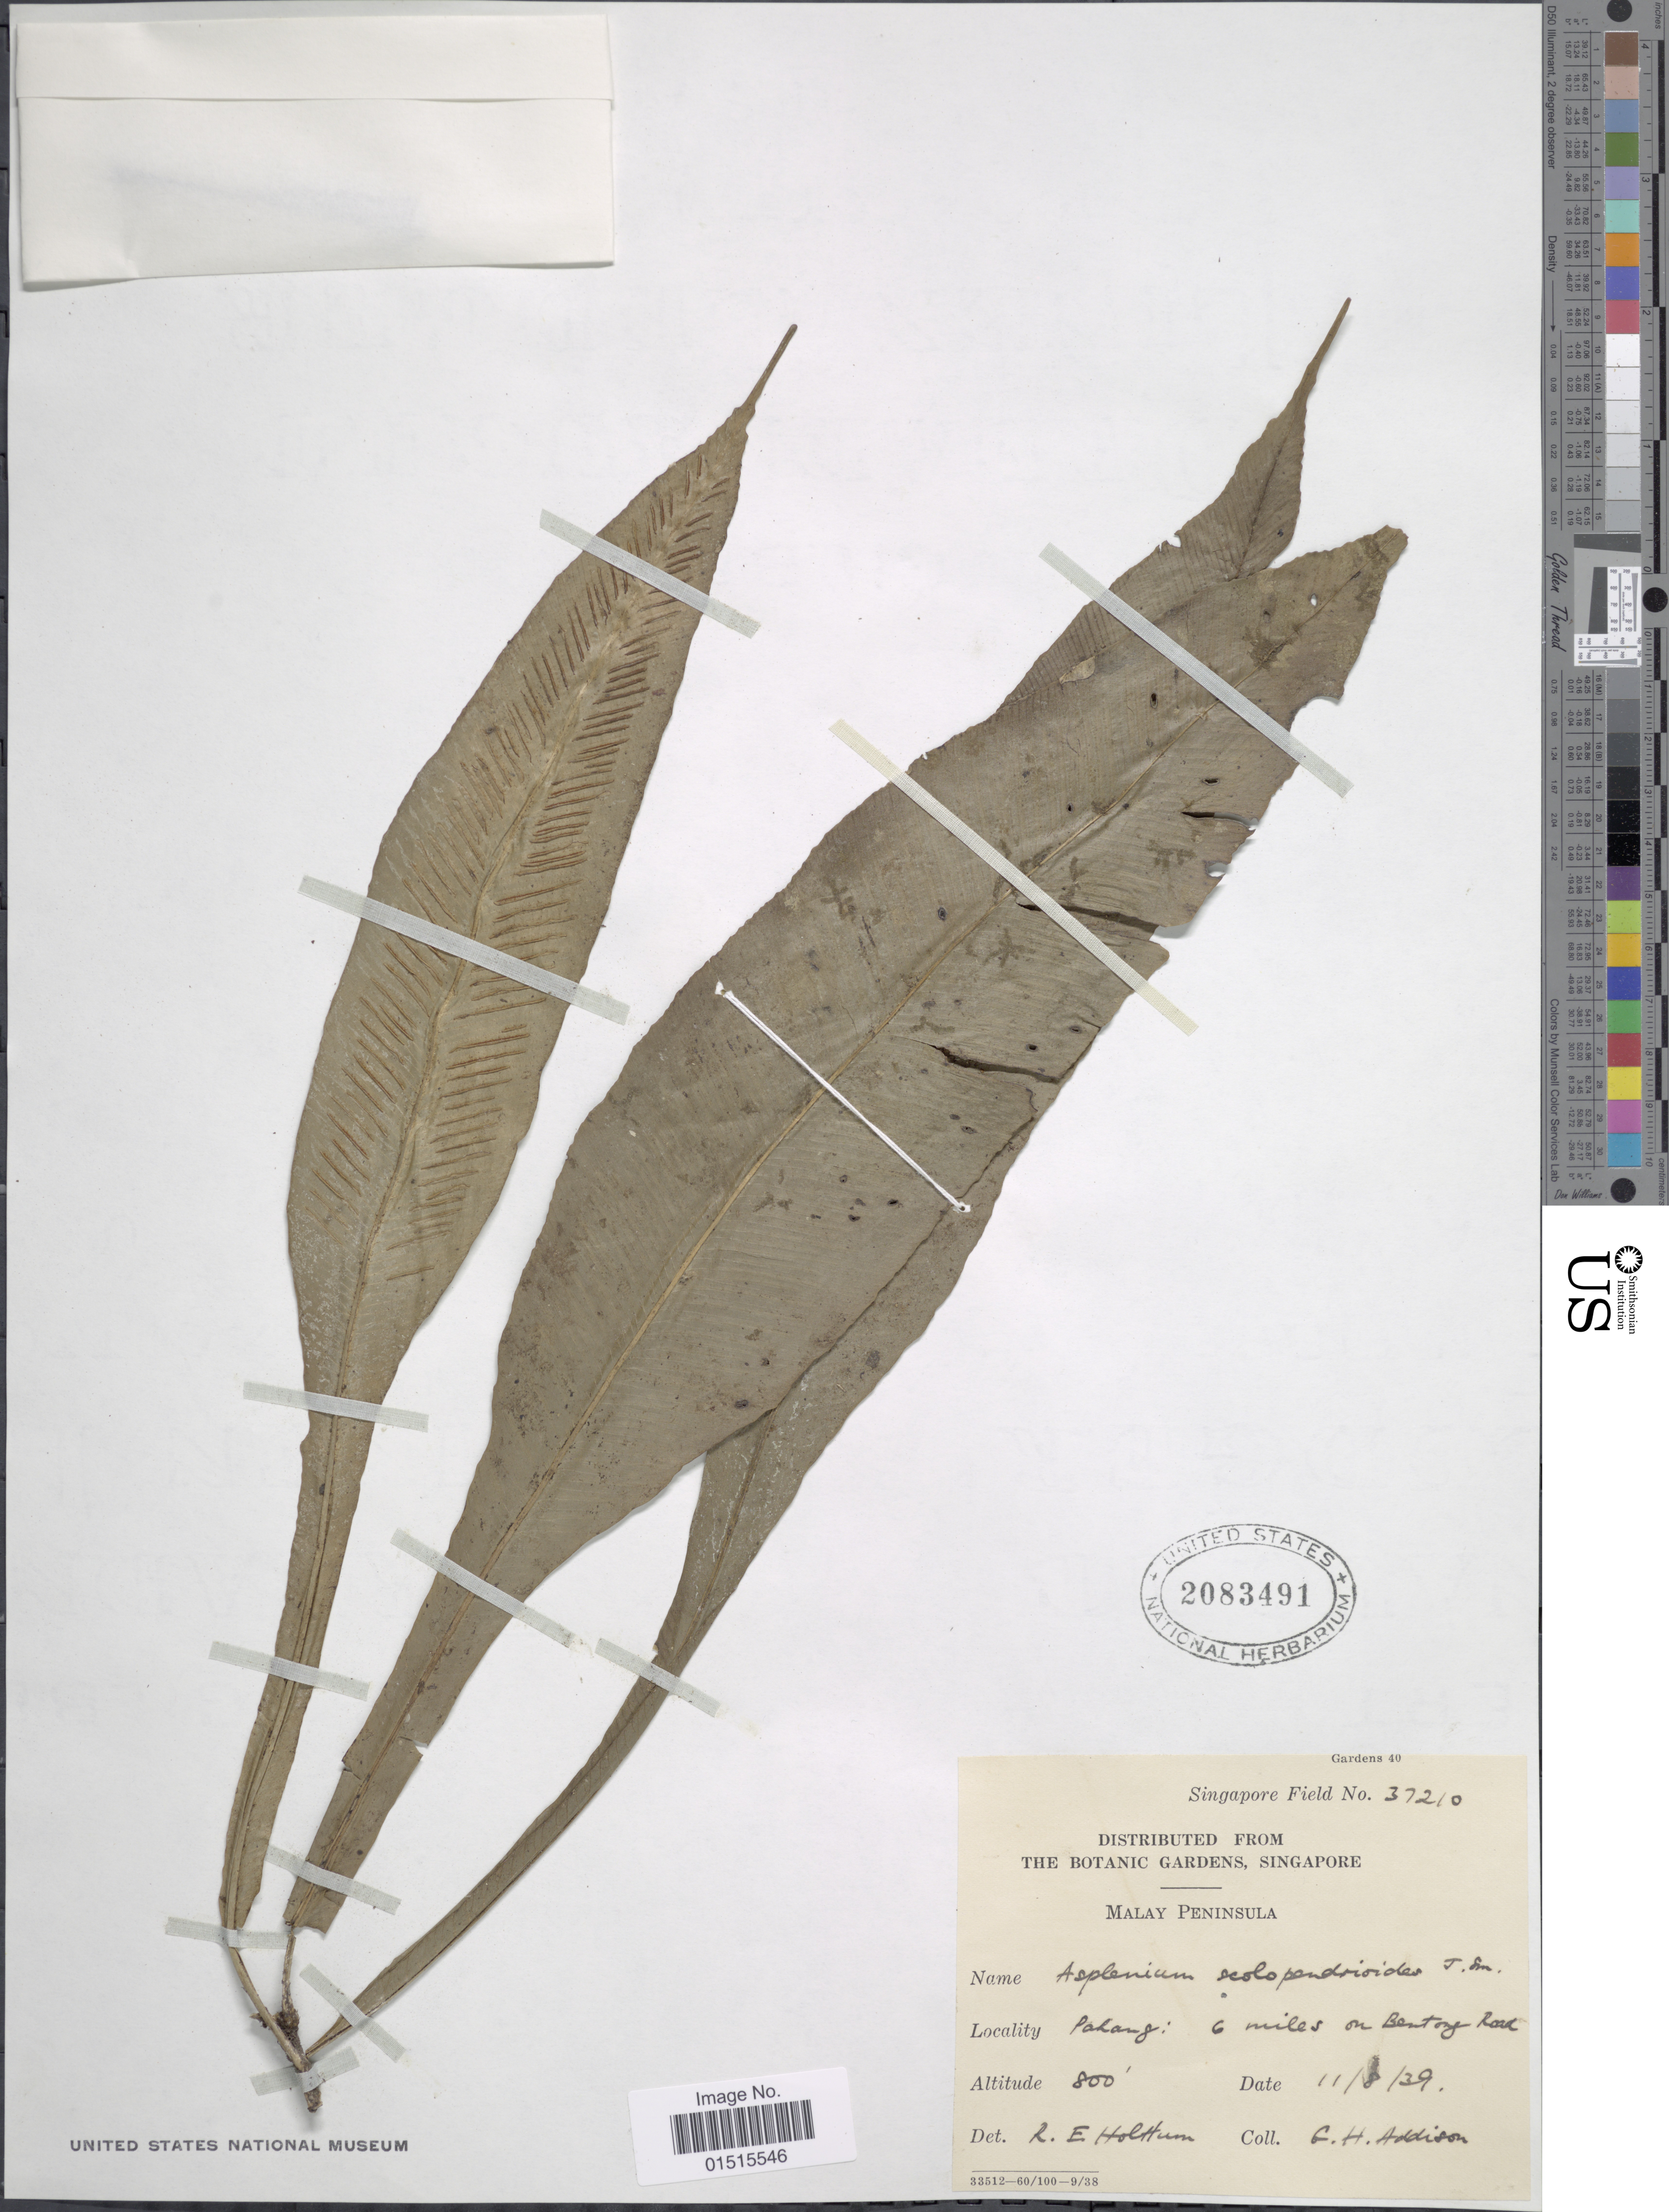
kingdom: Plantae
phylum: Tracheophyta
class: Polypodiopsida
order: Polypodiales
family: Aspleniaceae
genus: Asplenium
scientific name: Asplenium scolopendrioides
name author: J. Sm.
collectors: G. Addison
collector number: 37210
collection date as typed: Transcribed d/m/y: 11/8/39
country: Malaysia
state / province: Pahang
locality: Malay Peninsula, 6 miles on Bentoy Road [interpreted]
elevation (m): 244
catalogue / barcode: US 2083491